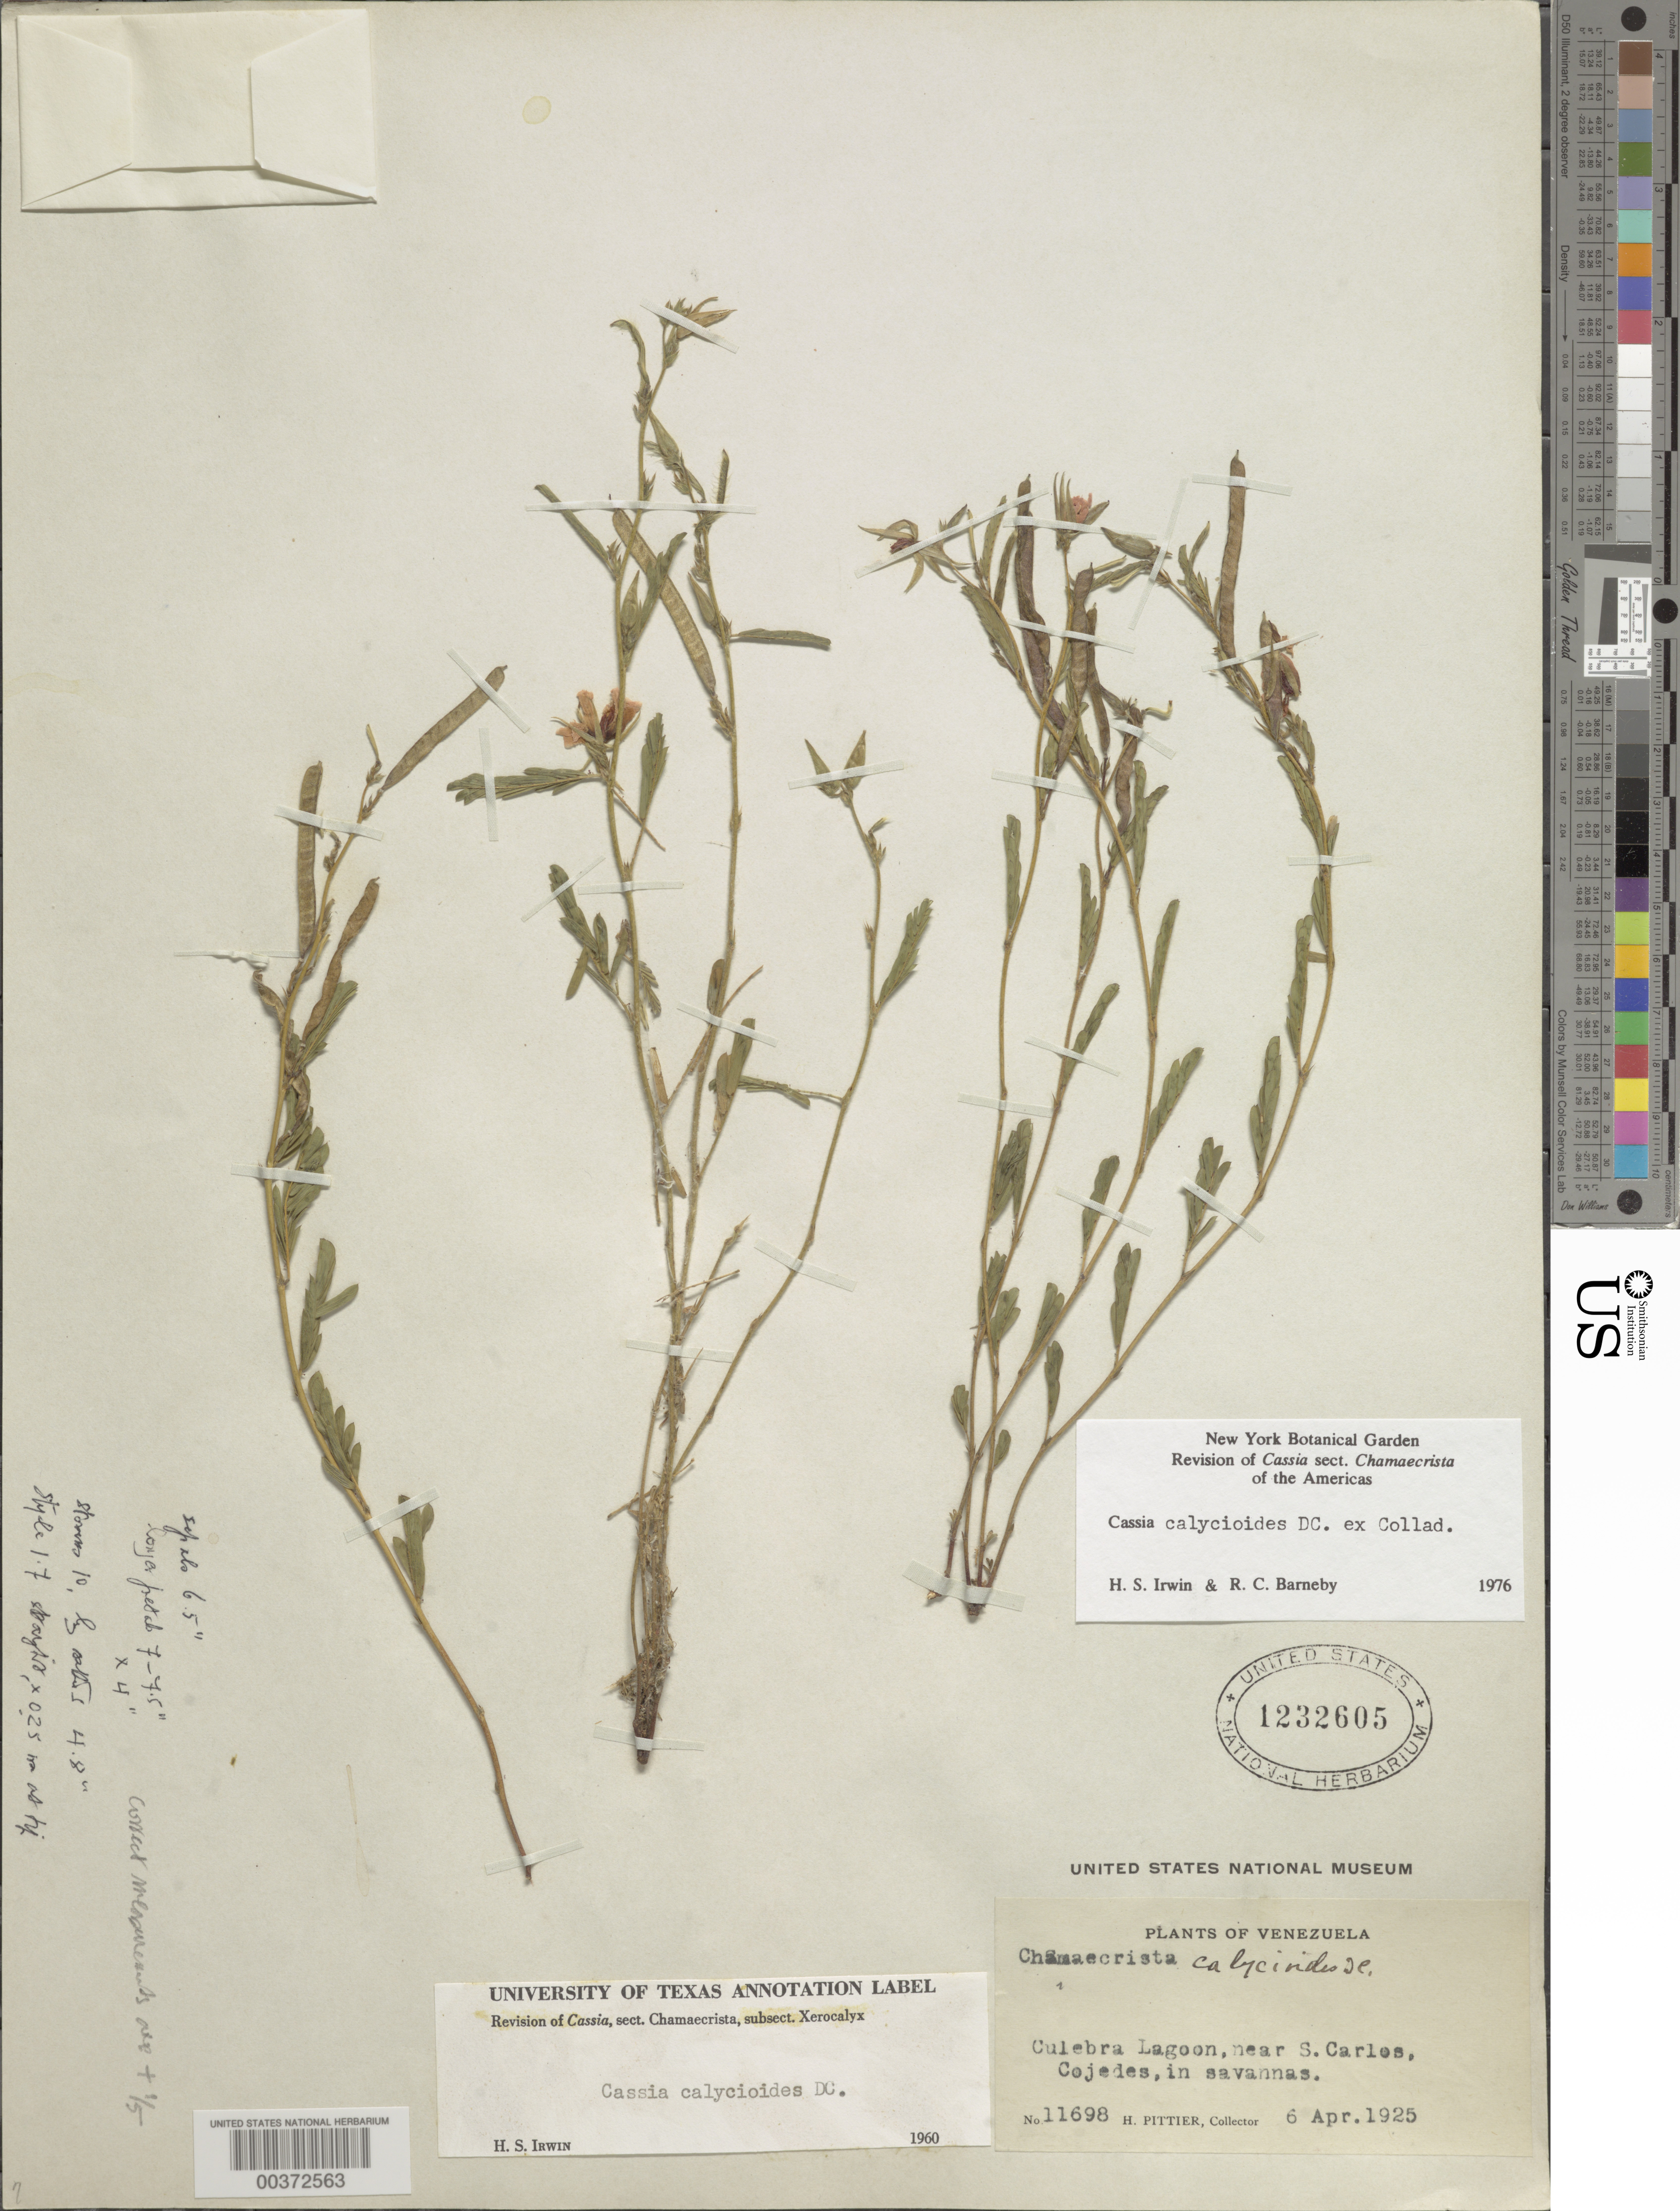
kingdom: Plantae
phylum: Tracheophyta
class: Magnoliopsida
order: Fabales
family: Fabaceae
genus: Chamaecrista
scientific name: Chamaecrista calycioides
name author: (Collad.) Greene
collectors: H. F. Pittier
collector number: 11698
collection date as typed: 06 Apr 1925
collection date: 1925-04-06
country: Venezuela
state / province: Cojedes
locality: Culebra lagoon, near s. carlos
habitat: In savannas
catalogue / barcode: US 1232605